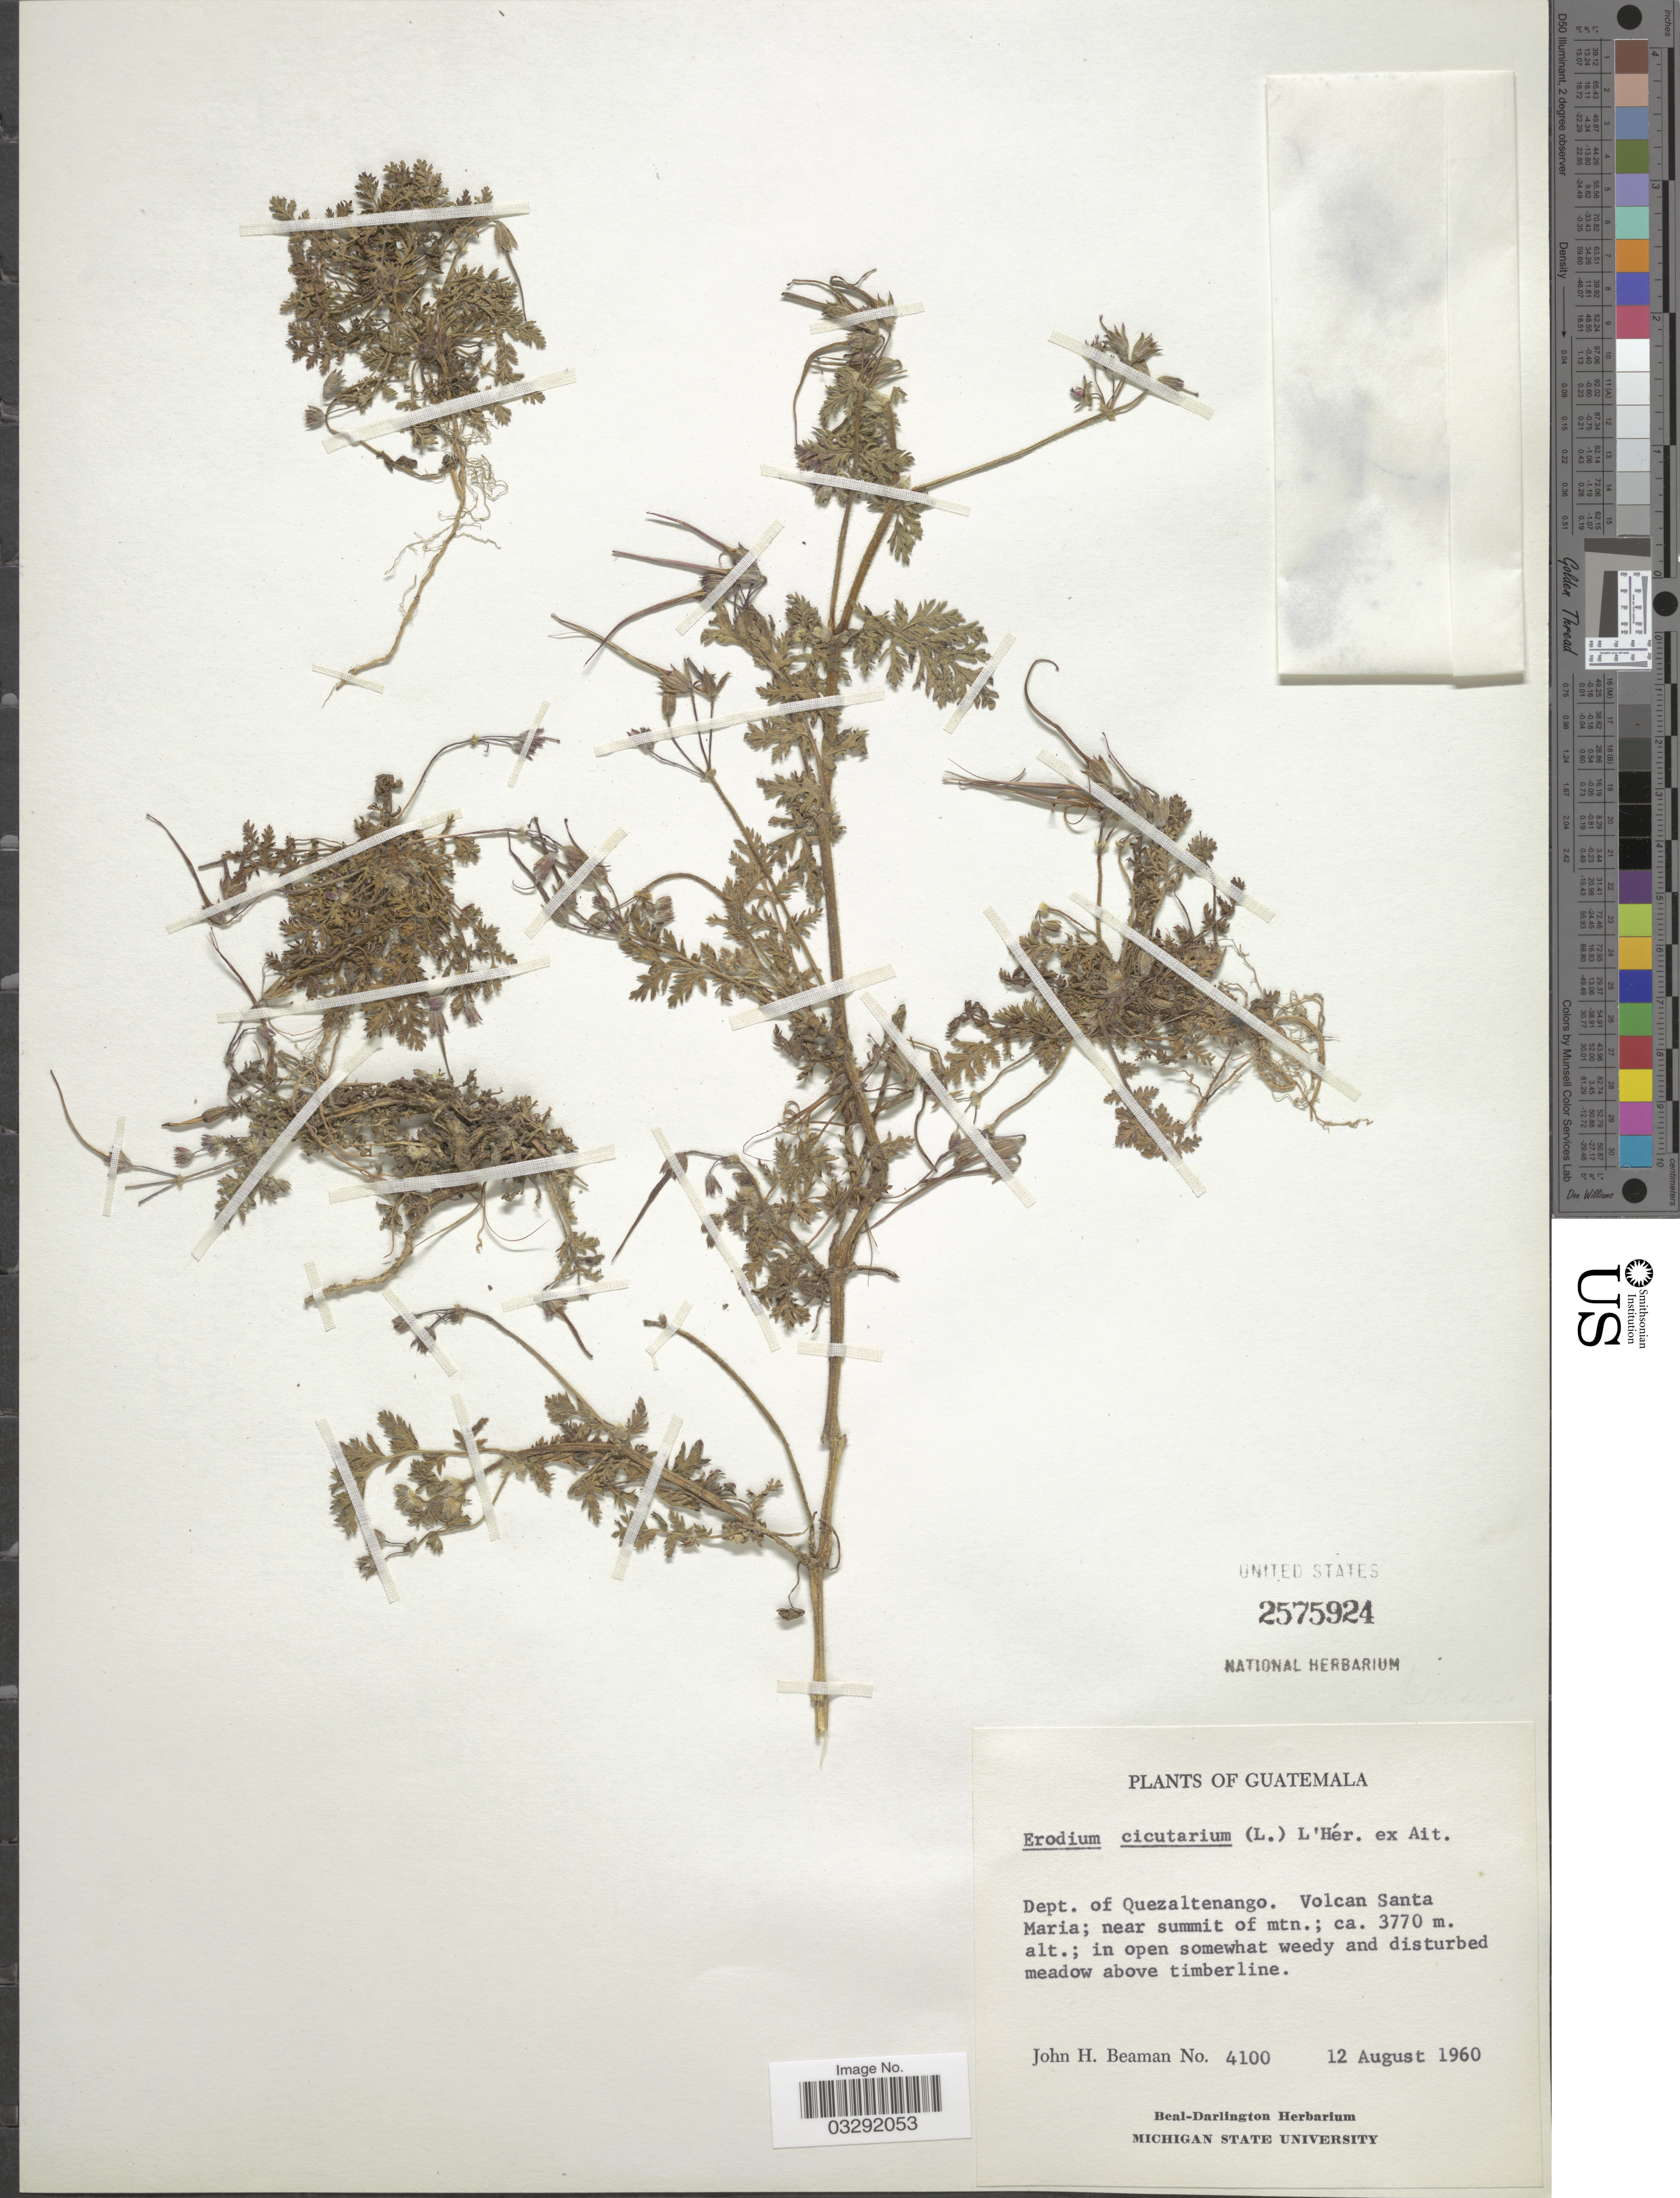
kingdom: Plantae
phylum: Tracheophyta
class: Magnoliopsida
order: Geraniales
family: Geraniaceae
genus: Erodium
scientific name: Erodium cicutarium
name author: (L.) L'Hér.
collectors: J. H. Beaman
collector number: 4100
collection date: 1960-08-12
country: Guatemala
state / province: Quetzaltenango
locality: Dept. of Quezaltenango. Volcan Santa Maria; near summit of mtn.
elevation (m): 3770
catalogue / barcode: US 2575924